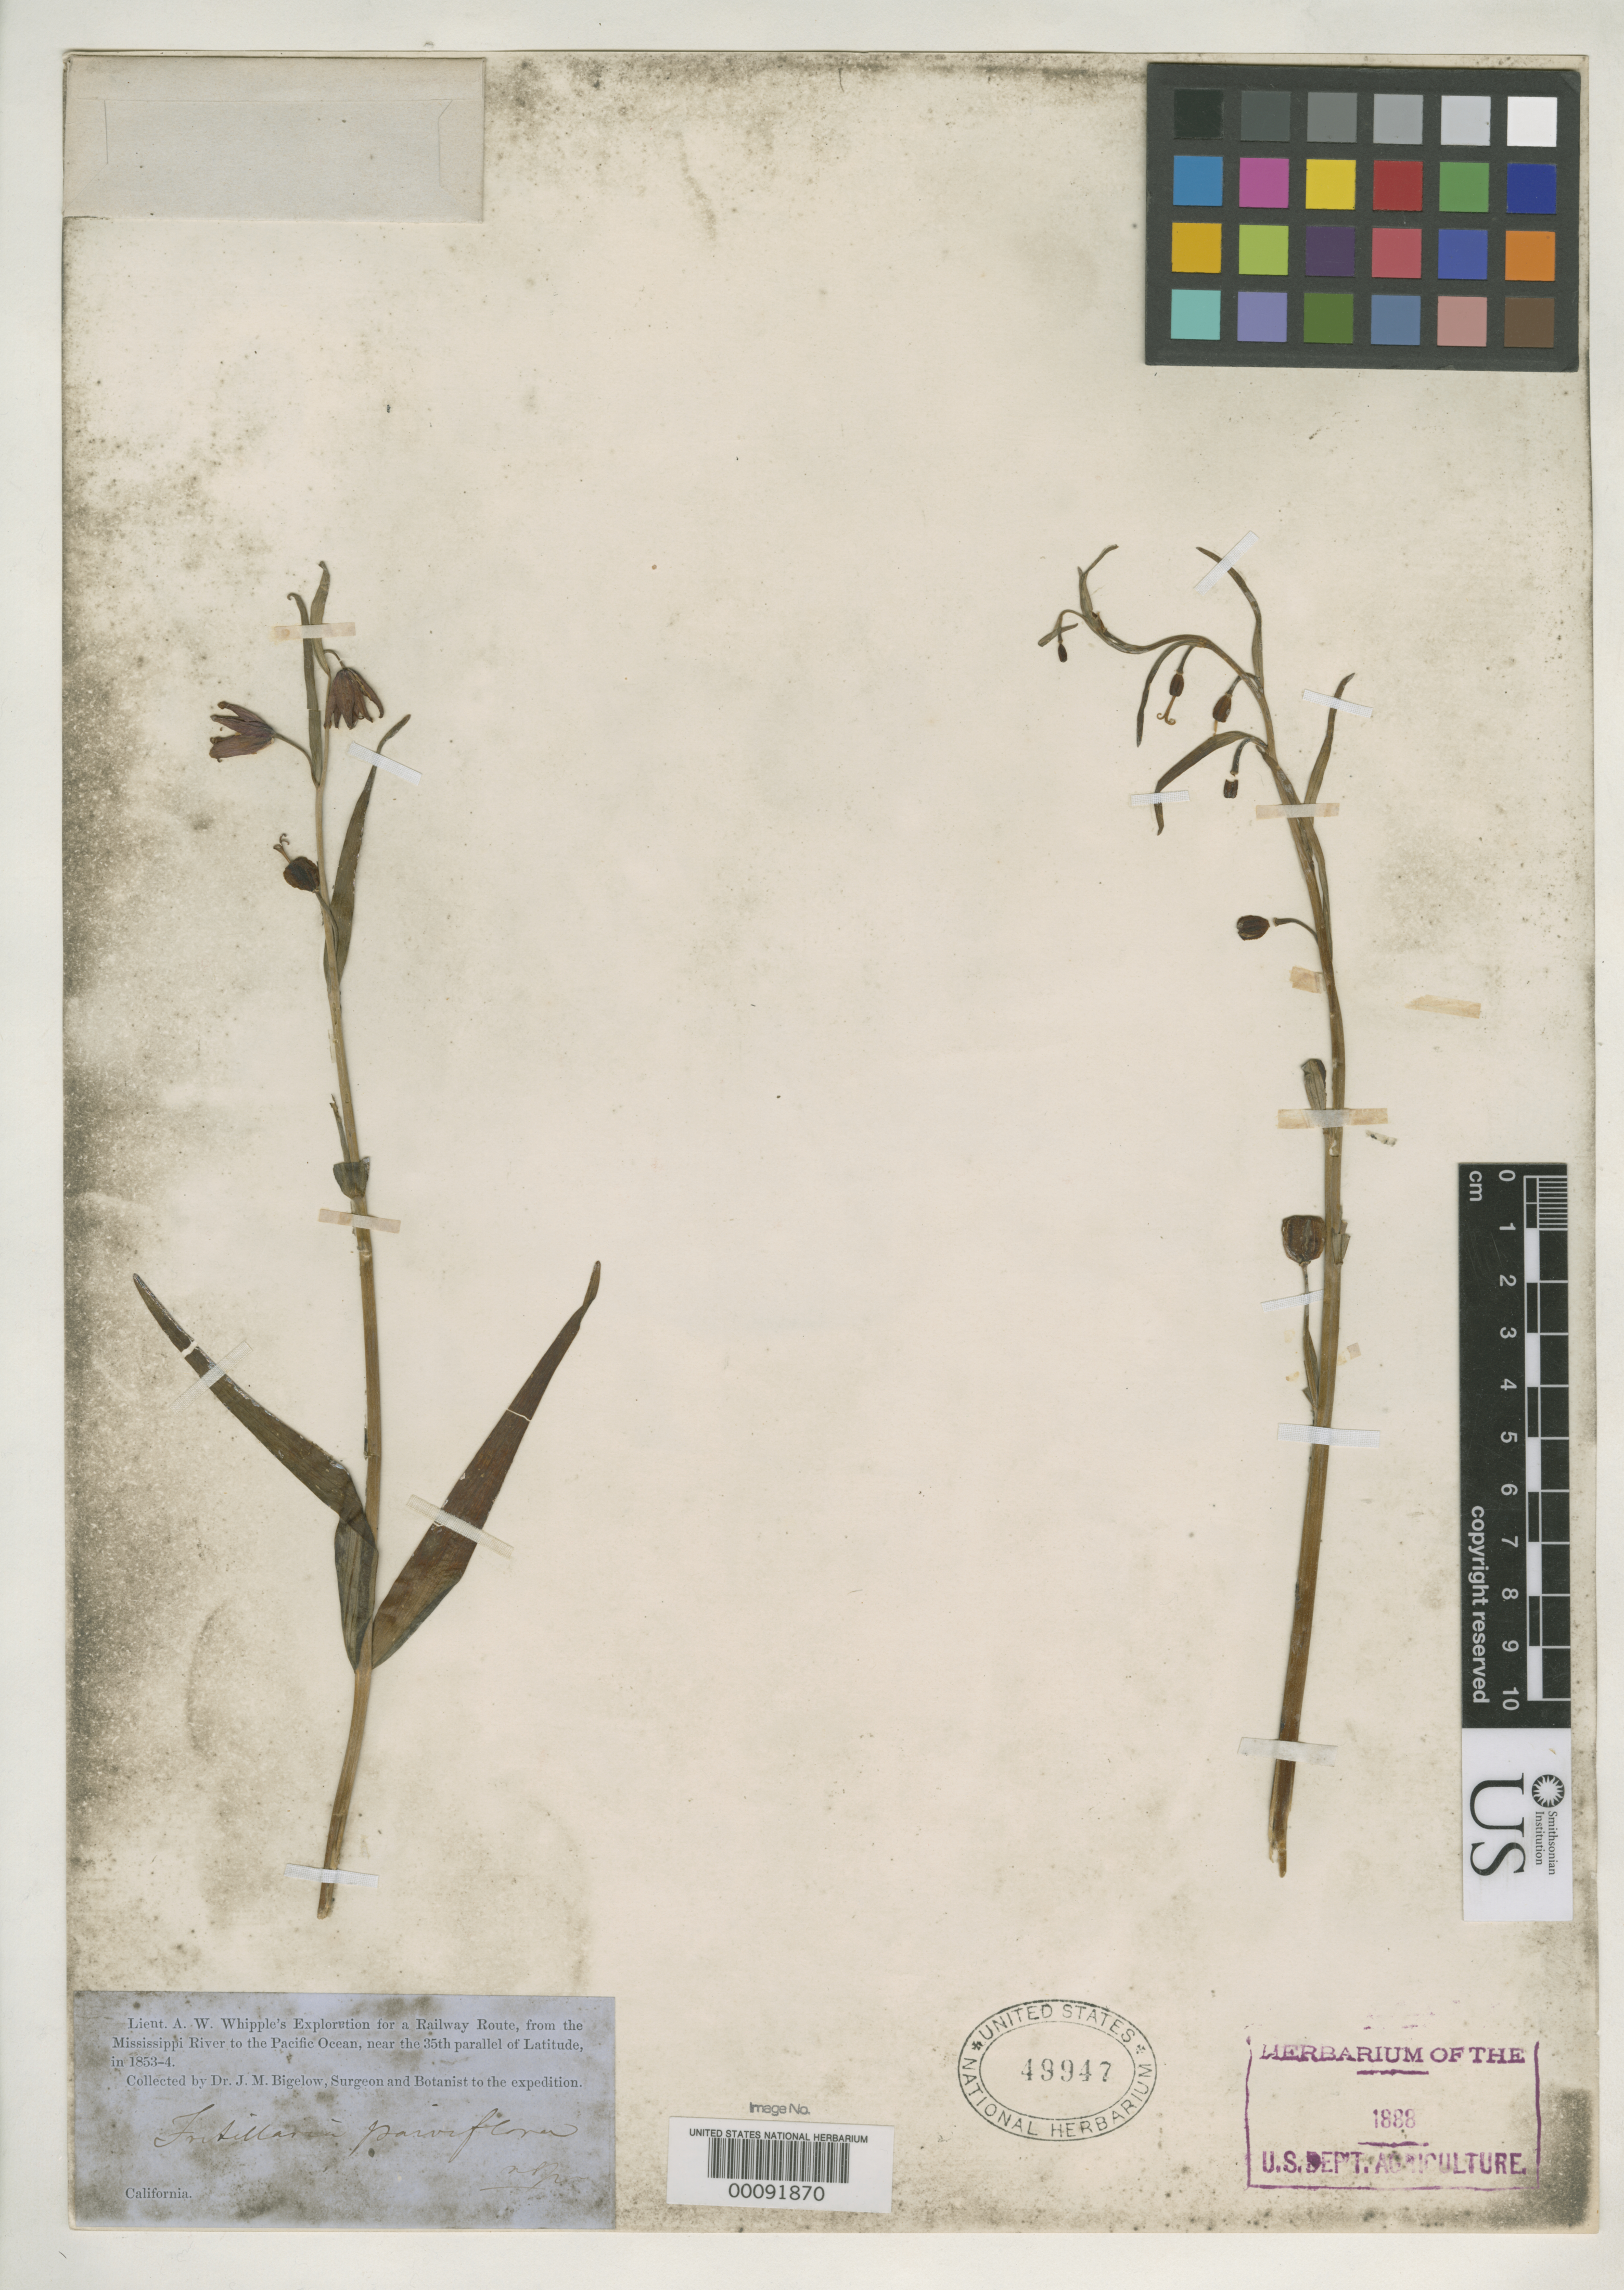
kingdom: Plantae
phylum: Tracheophyta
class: Liliopsida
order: Liliales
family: Liliaceae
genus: Fritillaria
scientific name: Fritillaria parviflora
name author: Torr.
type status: Isotype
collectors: J. M. Bigelow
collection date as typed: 16 May 1854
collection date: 1854-05-16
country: United States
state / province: California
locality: Near Murphy's.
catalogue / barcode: US 49947